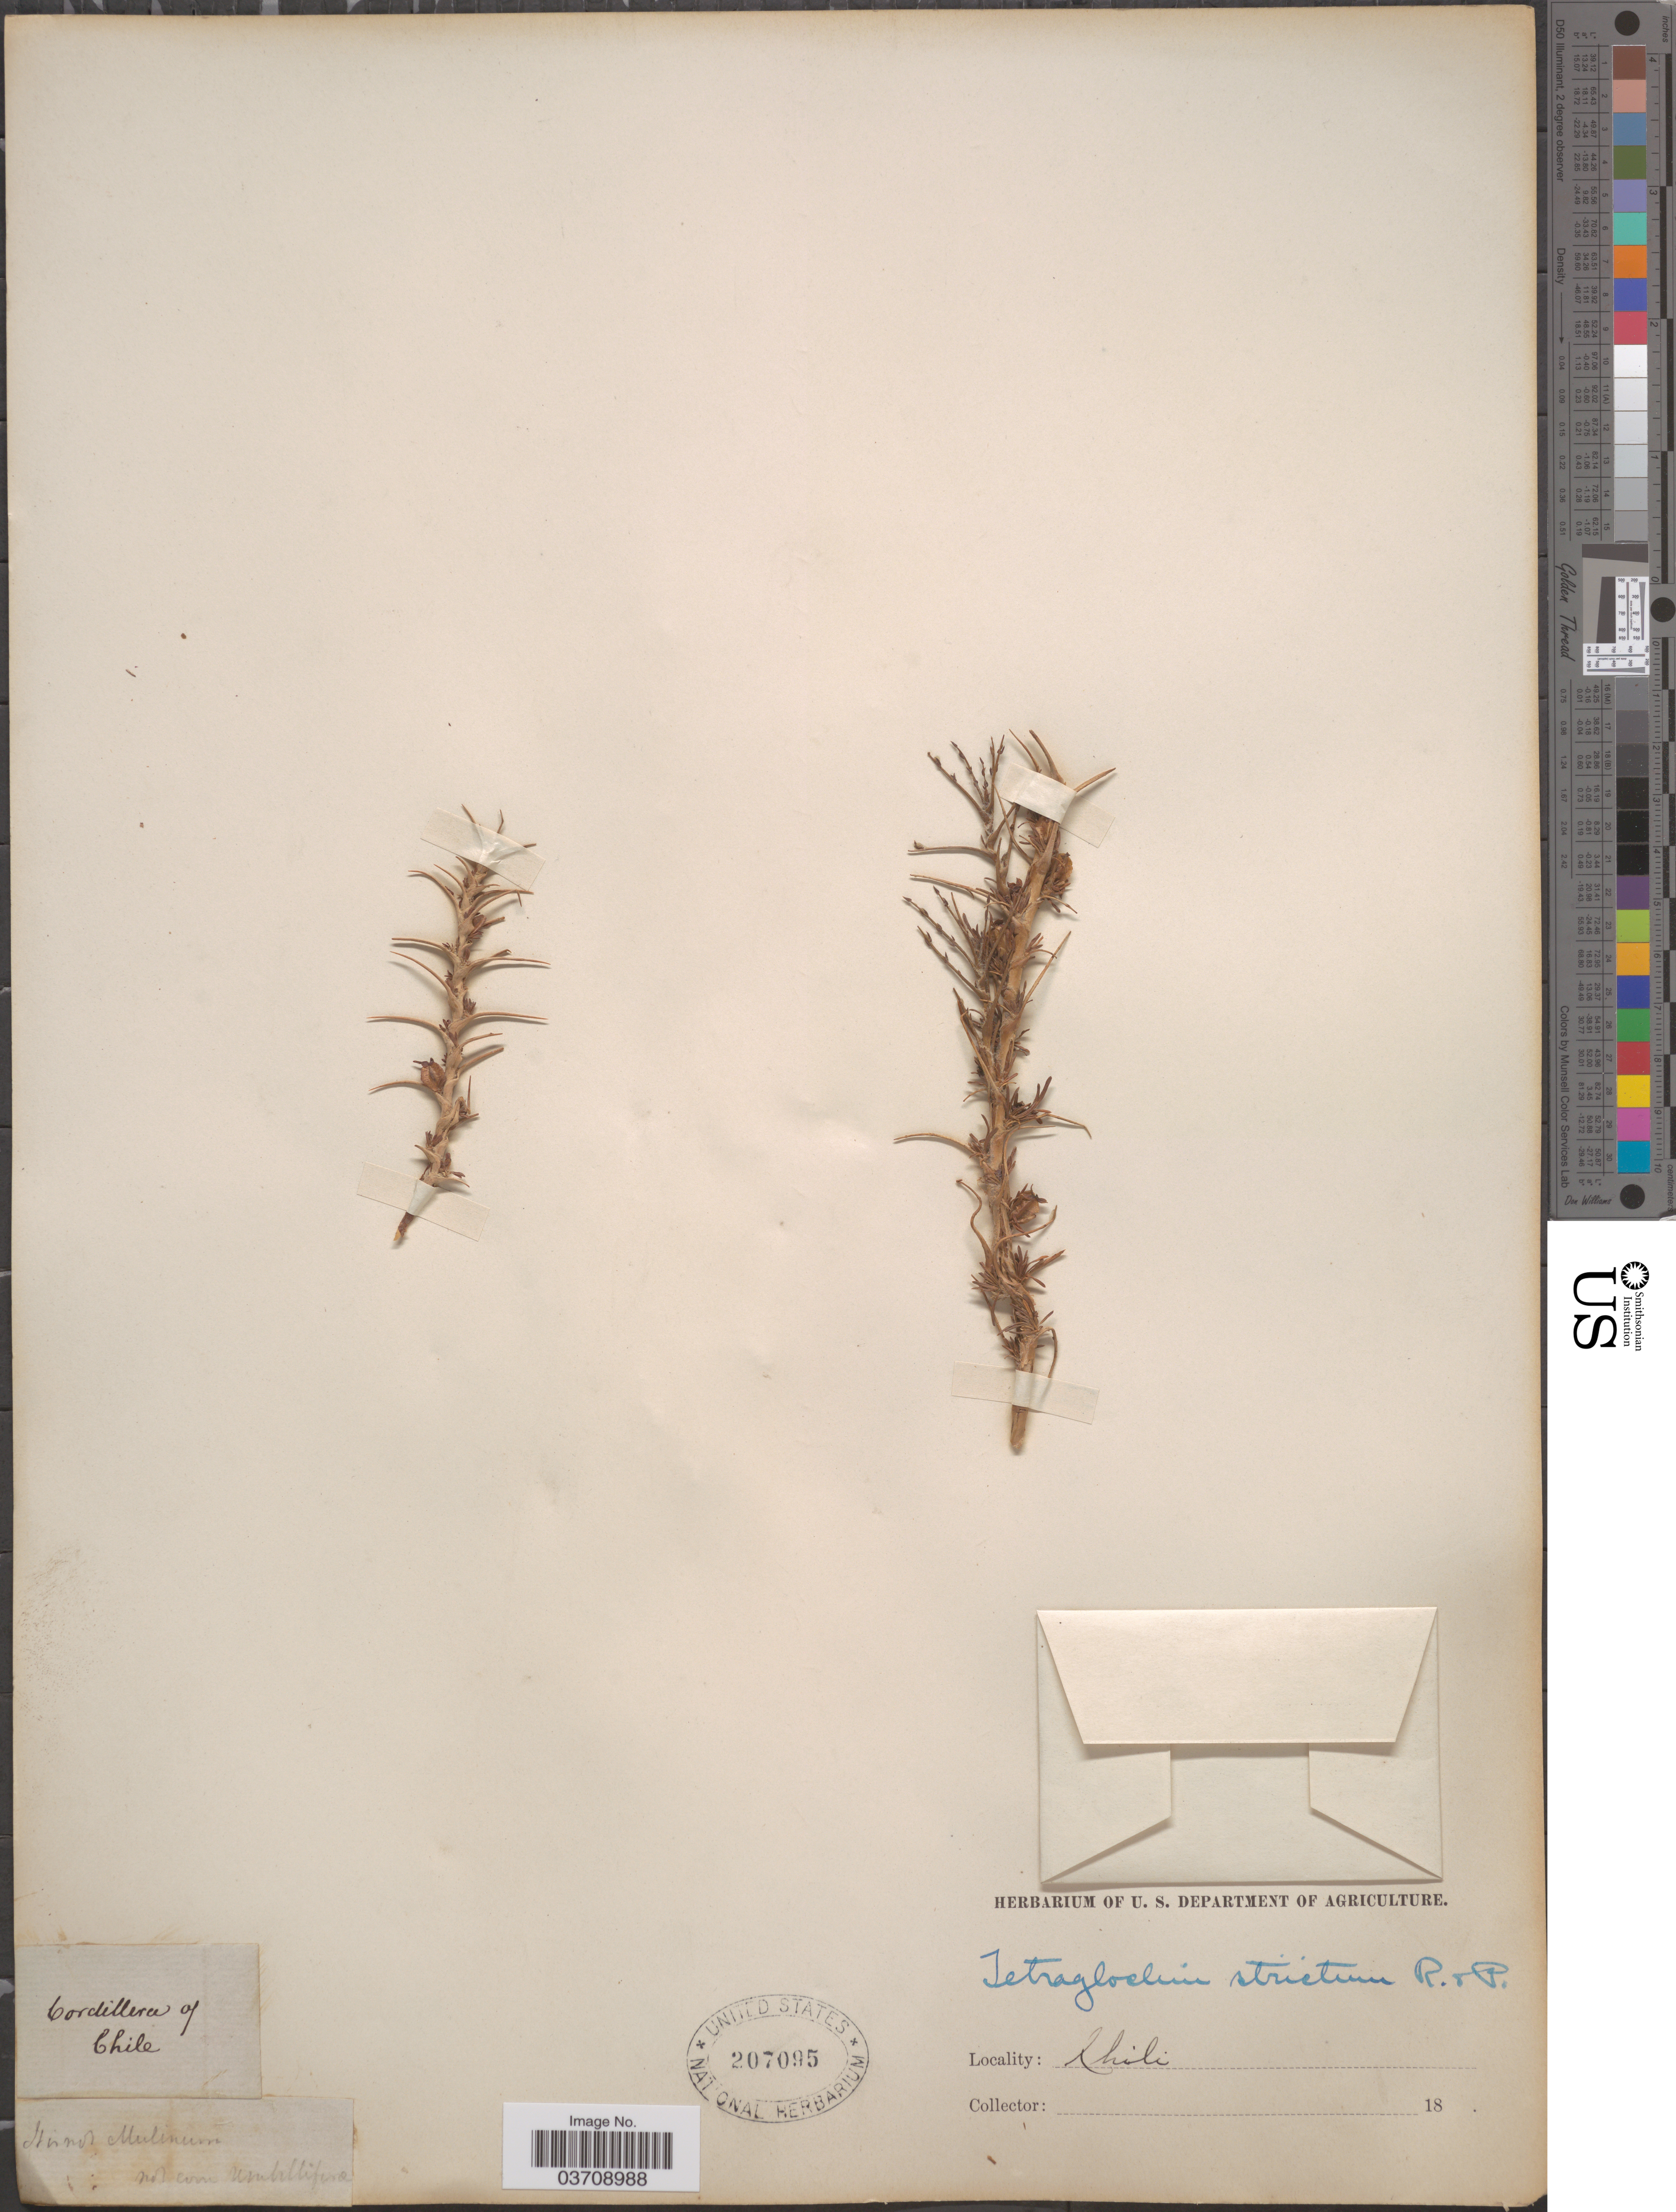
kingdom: Plantae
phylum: Tracheophyta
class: Magnoliopsida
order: Rosales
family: Rosaceae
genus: Tetraglochin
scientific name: Tetraglochin alatum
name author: (Gillies ex Hook. & Arn.) Kuntze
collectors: ex herb. U. S. Department of Agriculture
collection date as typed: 18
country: Chile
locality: Cordillera of Chile.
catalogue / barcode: US 207095